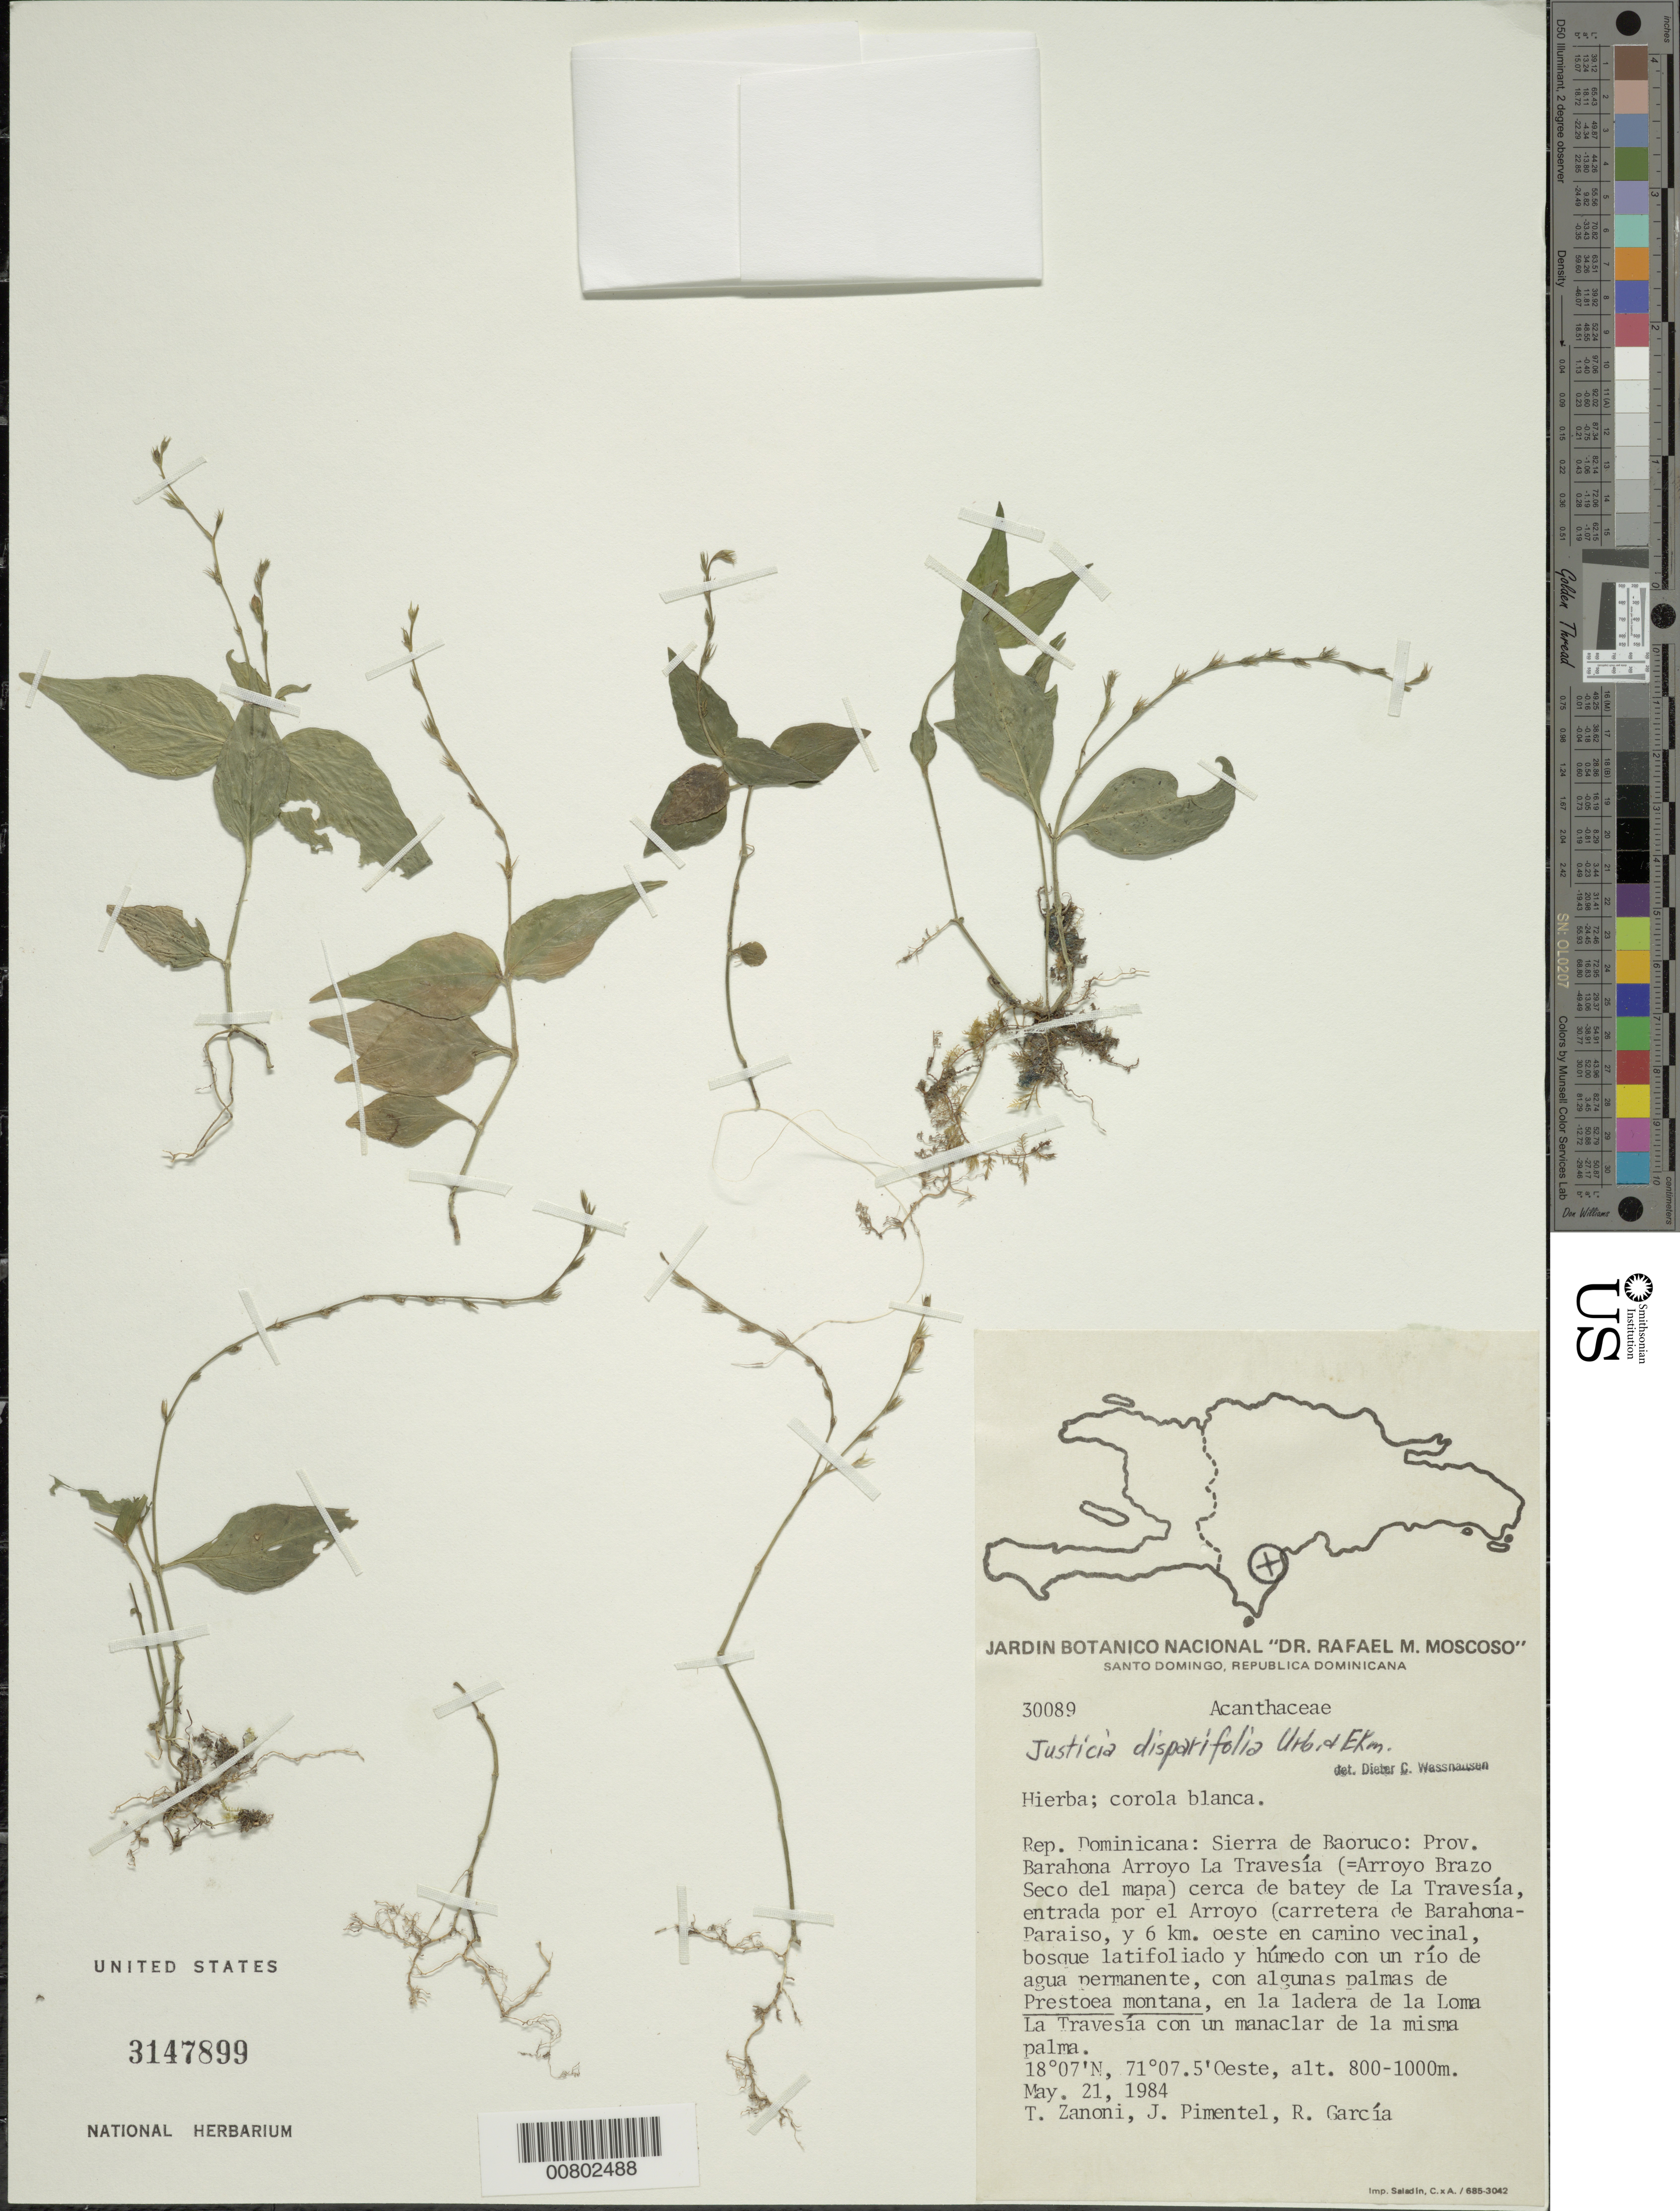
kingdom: Plantae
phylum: Tracheophyta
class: Magnoliopsida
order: Lamiales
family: Acanthaceae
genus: Justicia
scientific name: Justicia disparifolia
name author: Urb. & Ekman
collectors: T. A. Zanoni, J. Pimentel & R. G. García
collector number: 30089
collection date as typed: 21 May 1984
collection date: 1984-05-21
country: Dominican Republic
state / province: Barahona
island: Hispaniola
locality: Sierra de Baoruco; Arroyo La Travesía (Arroyo Brazo Seco del mapa) cerca de batey de La travesía, entrada por el Arroyo (carretera de Barahona-Paraiso), y 6 km oeste en camino vecinal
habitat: En bosque latifoliado y húmedo con un río de agua permanente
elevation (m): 800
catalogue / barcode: US 3147899